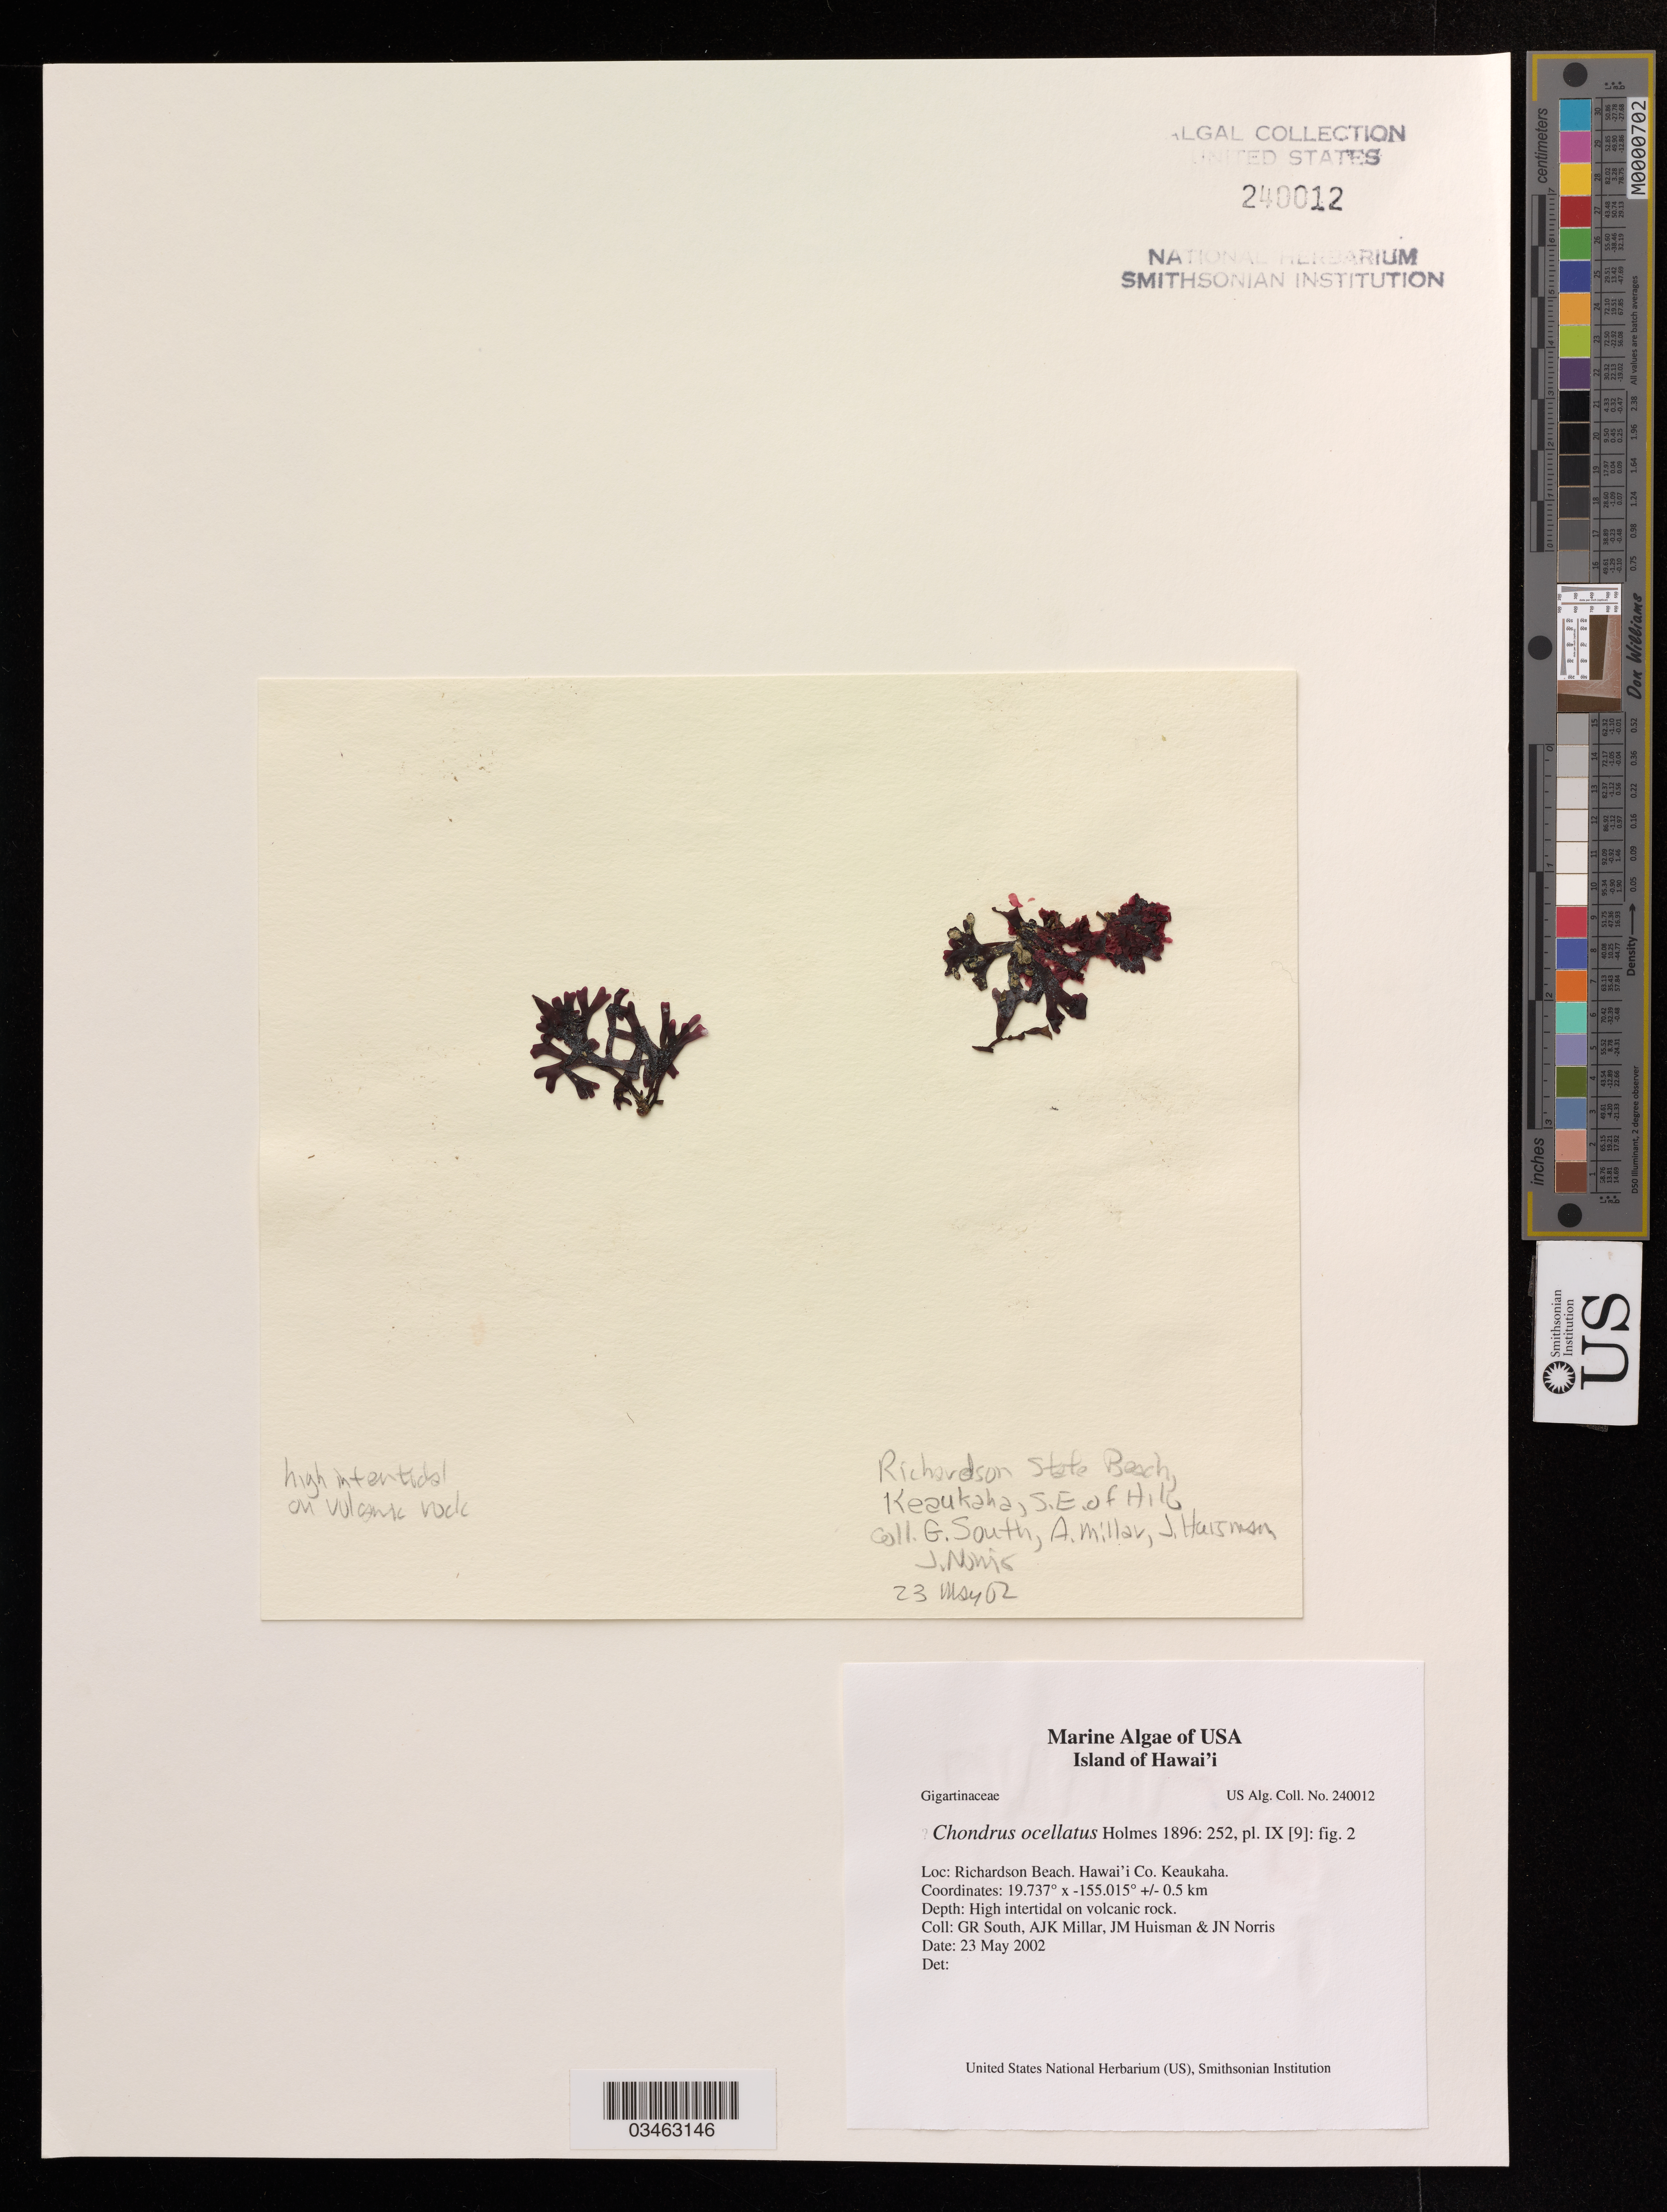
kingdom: Plantae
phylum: Rhodophyta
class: Florideophyceae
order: Gigartinales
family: Gigartinaceae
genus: Chondrus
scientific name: Chondrus ocellatus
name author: Holmes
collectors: G. R. South, A. Millar, J. M. Huisman & J. Norris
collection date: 2002-05-23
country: United States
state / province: Hawaii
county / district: Hawaii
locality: Richardson Beach. Keaukaha.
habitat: High intertidal on volcanic rock.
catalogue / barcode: US 240012